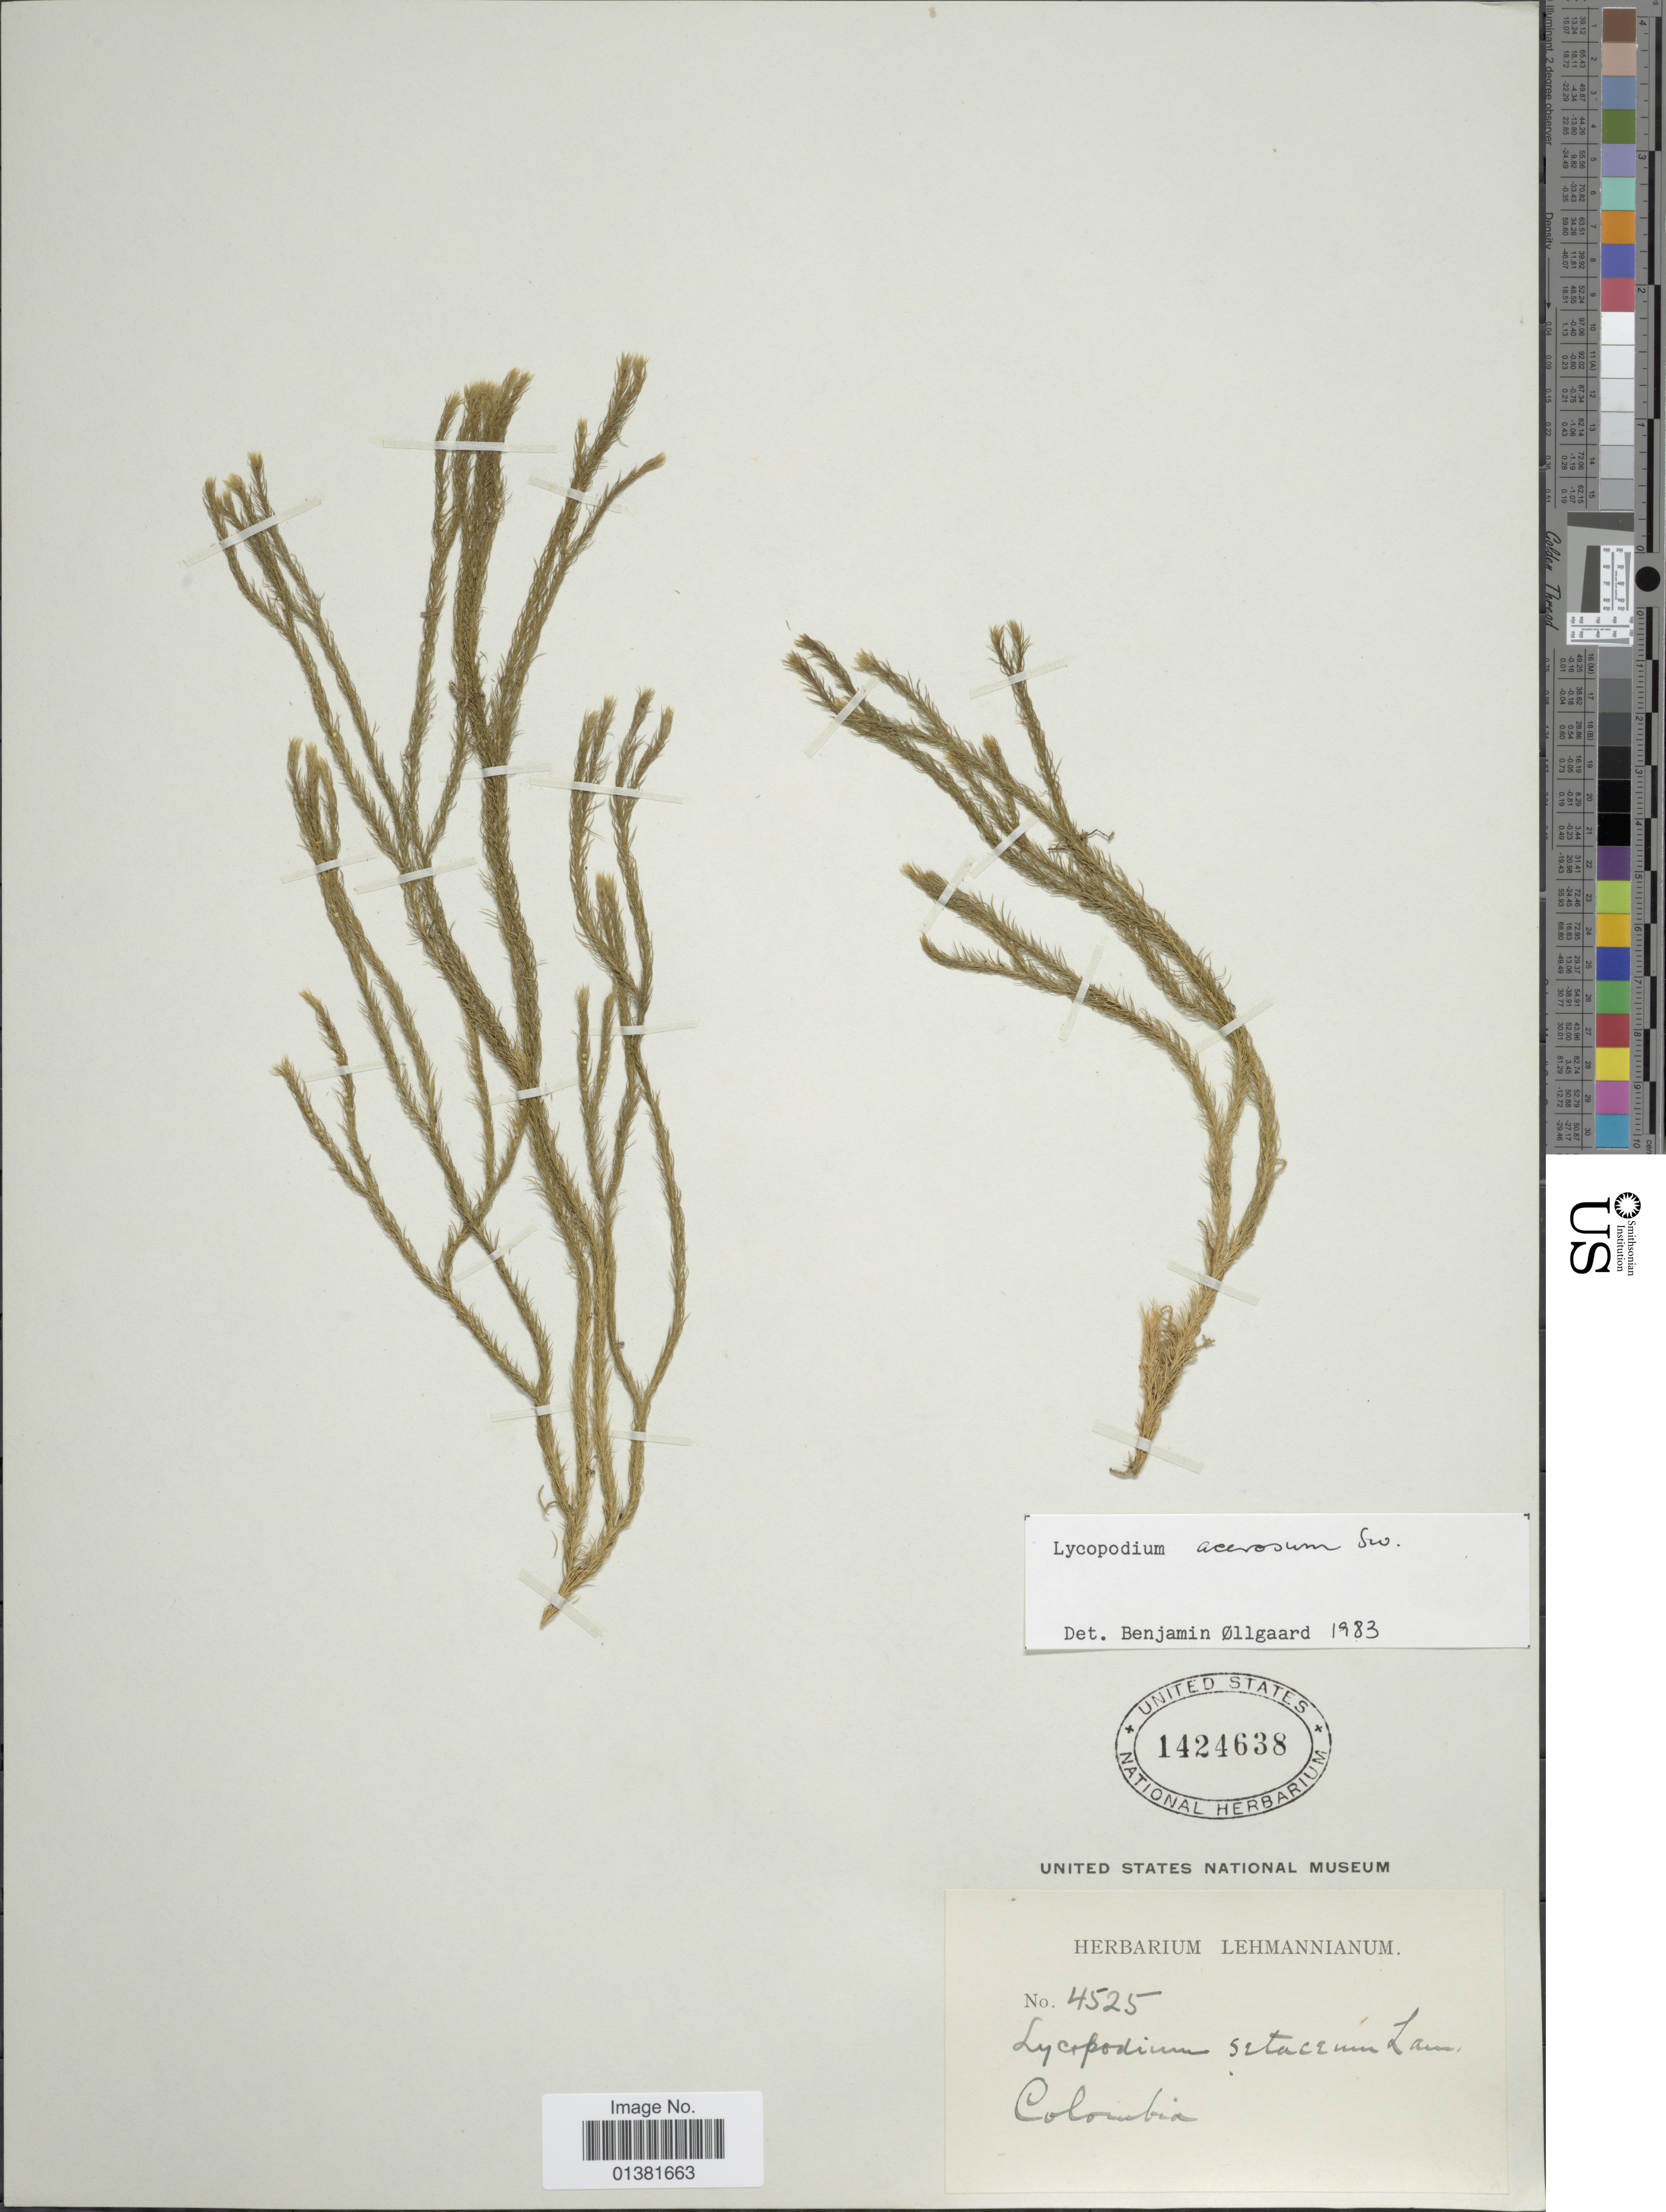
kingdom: Plantae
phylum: Tracheophyta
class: Lycopodiopsida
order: Lycopodiales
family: Lycopodiaceae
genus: Phlegmariurus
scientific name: Phlegmariurus acerosus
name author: (Sw.) B. Øllg.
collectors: ex herb. Lehmannianum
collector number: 4525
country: Colombia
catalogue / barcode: US 1424638